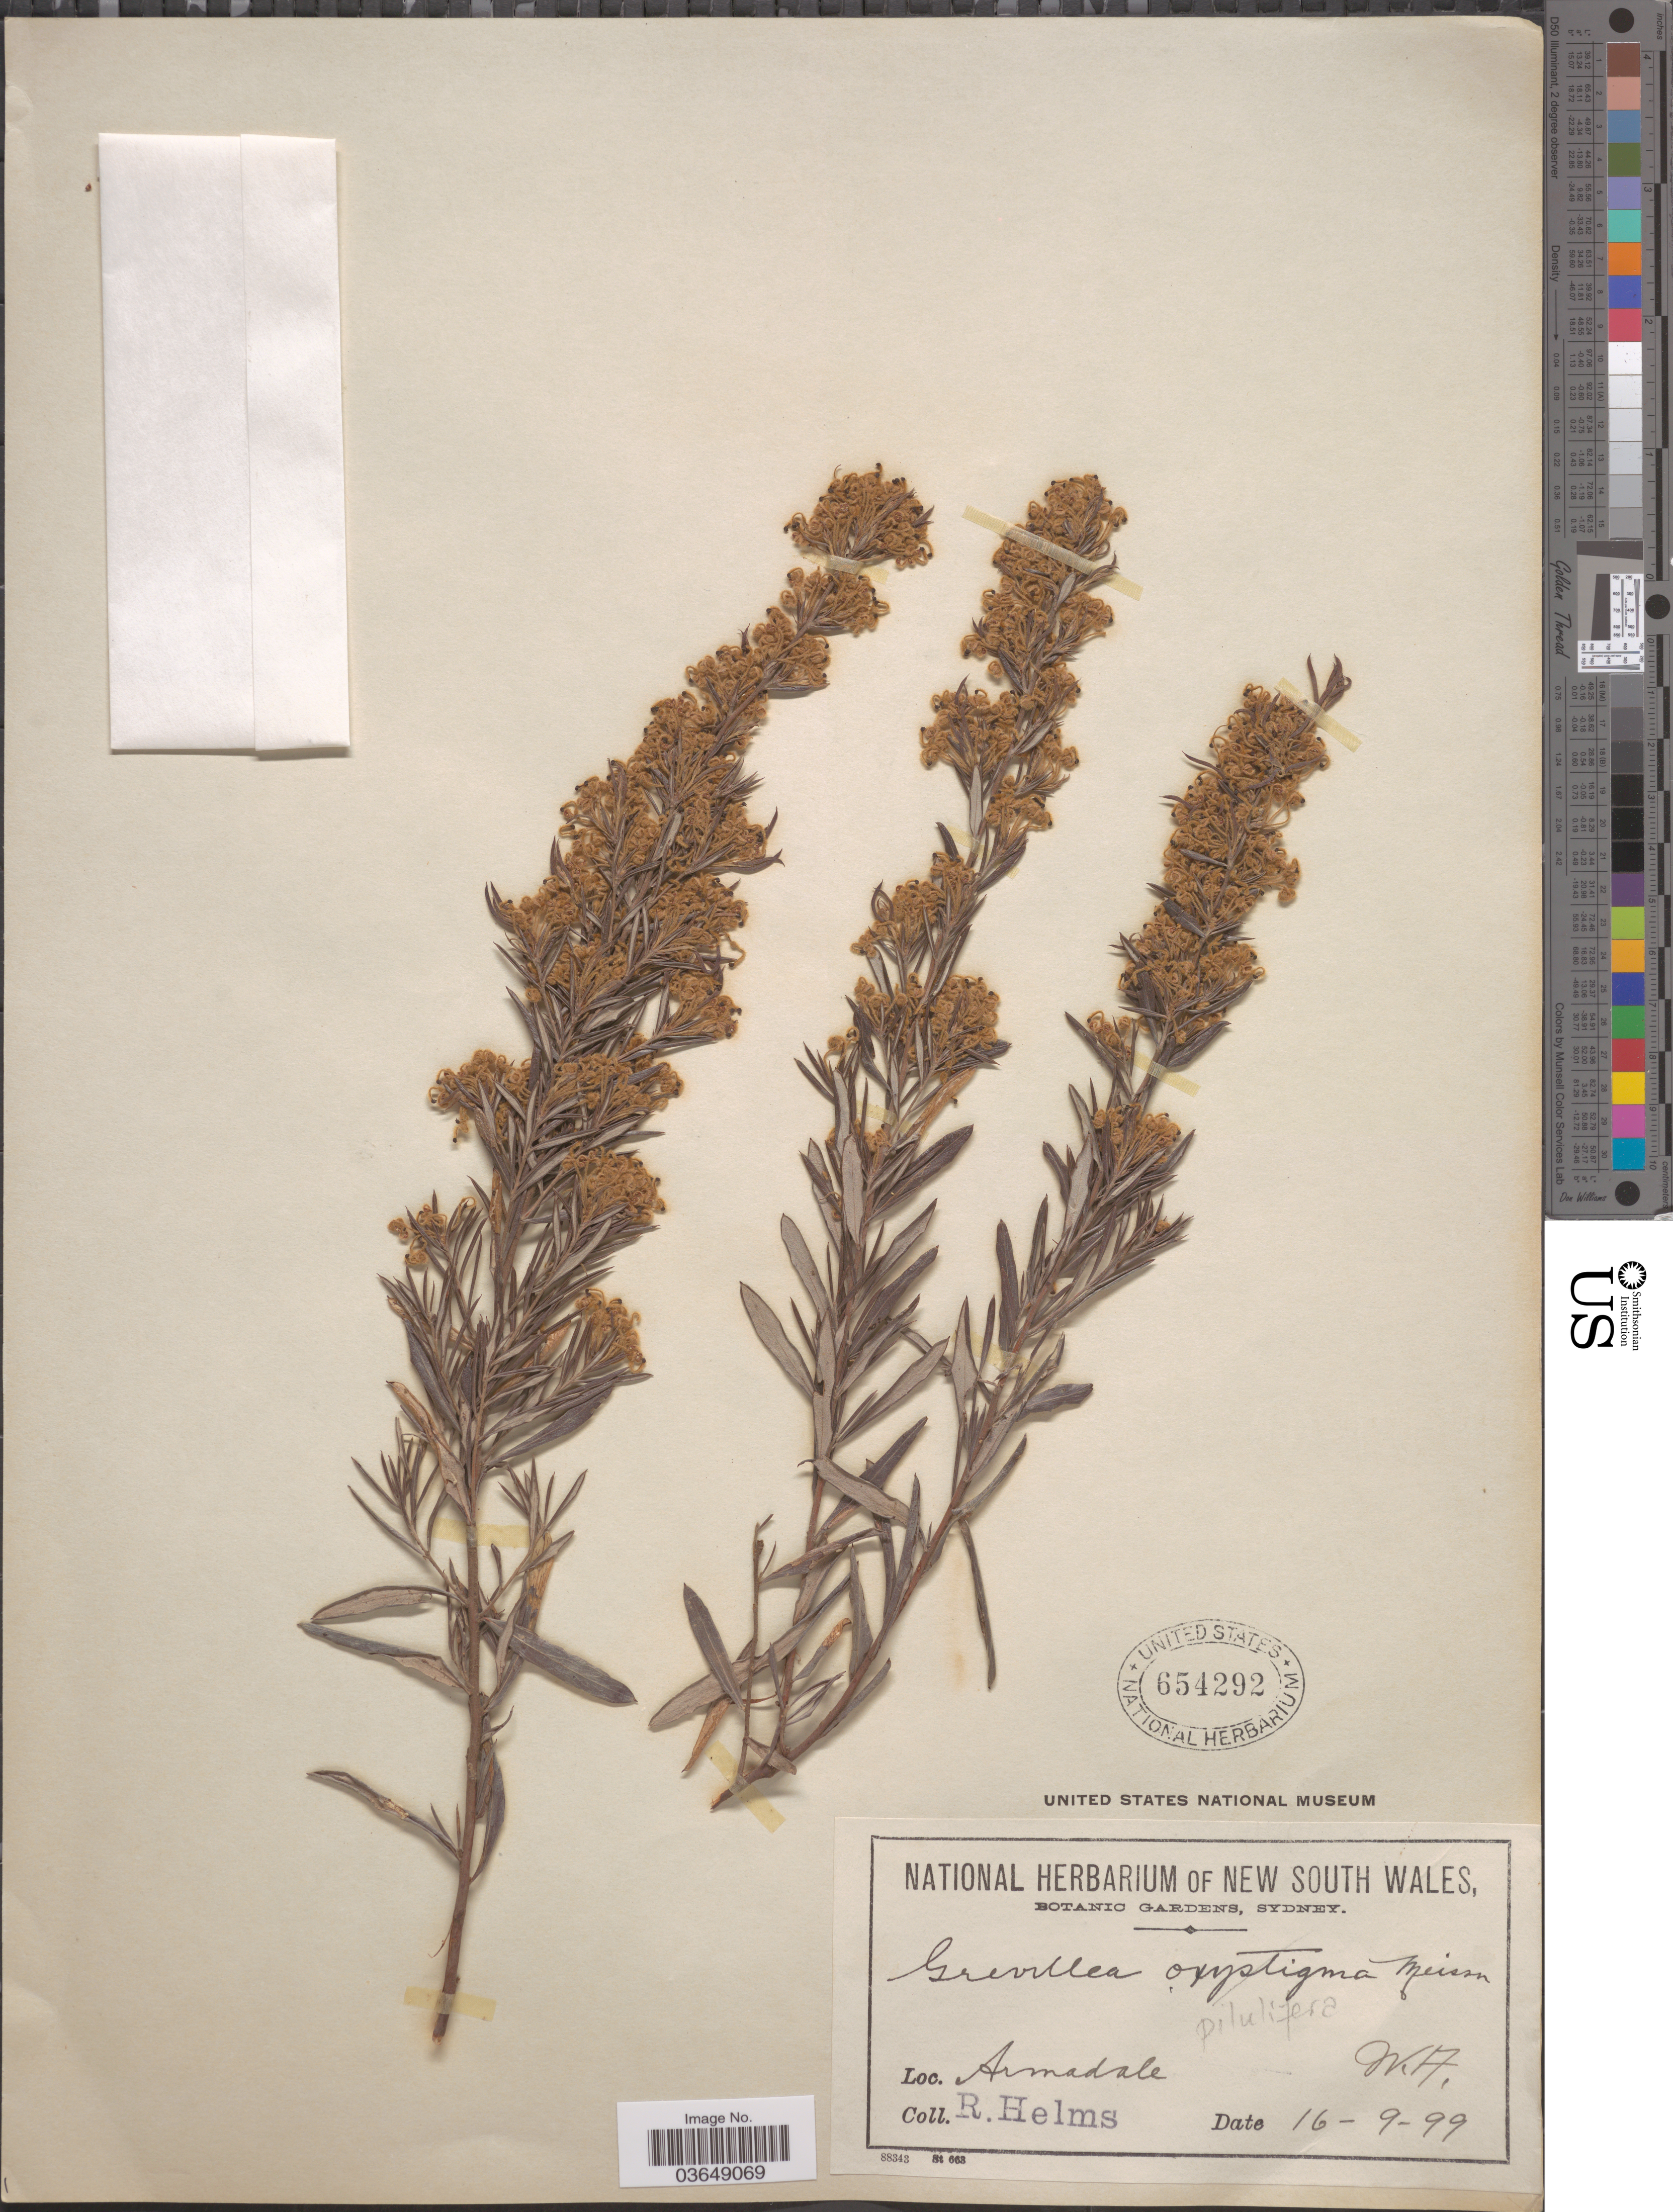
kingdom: Plantae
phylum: Tracheophyta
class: Magnoliopsida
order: Proteales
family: Proteaceae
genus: Grevillea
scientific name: Grevillea pilulifera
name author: (Lindl.) Druce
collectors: R. Helms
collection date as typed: Transcribed d/m/y: 16/9/99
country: Australia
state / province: Western Australia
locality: Armdale.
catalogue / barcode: US 654292